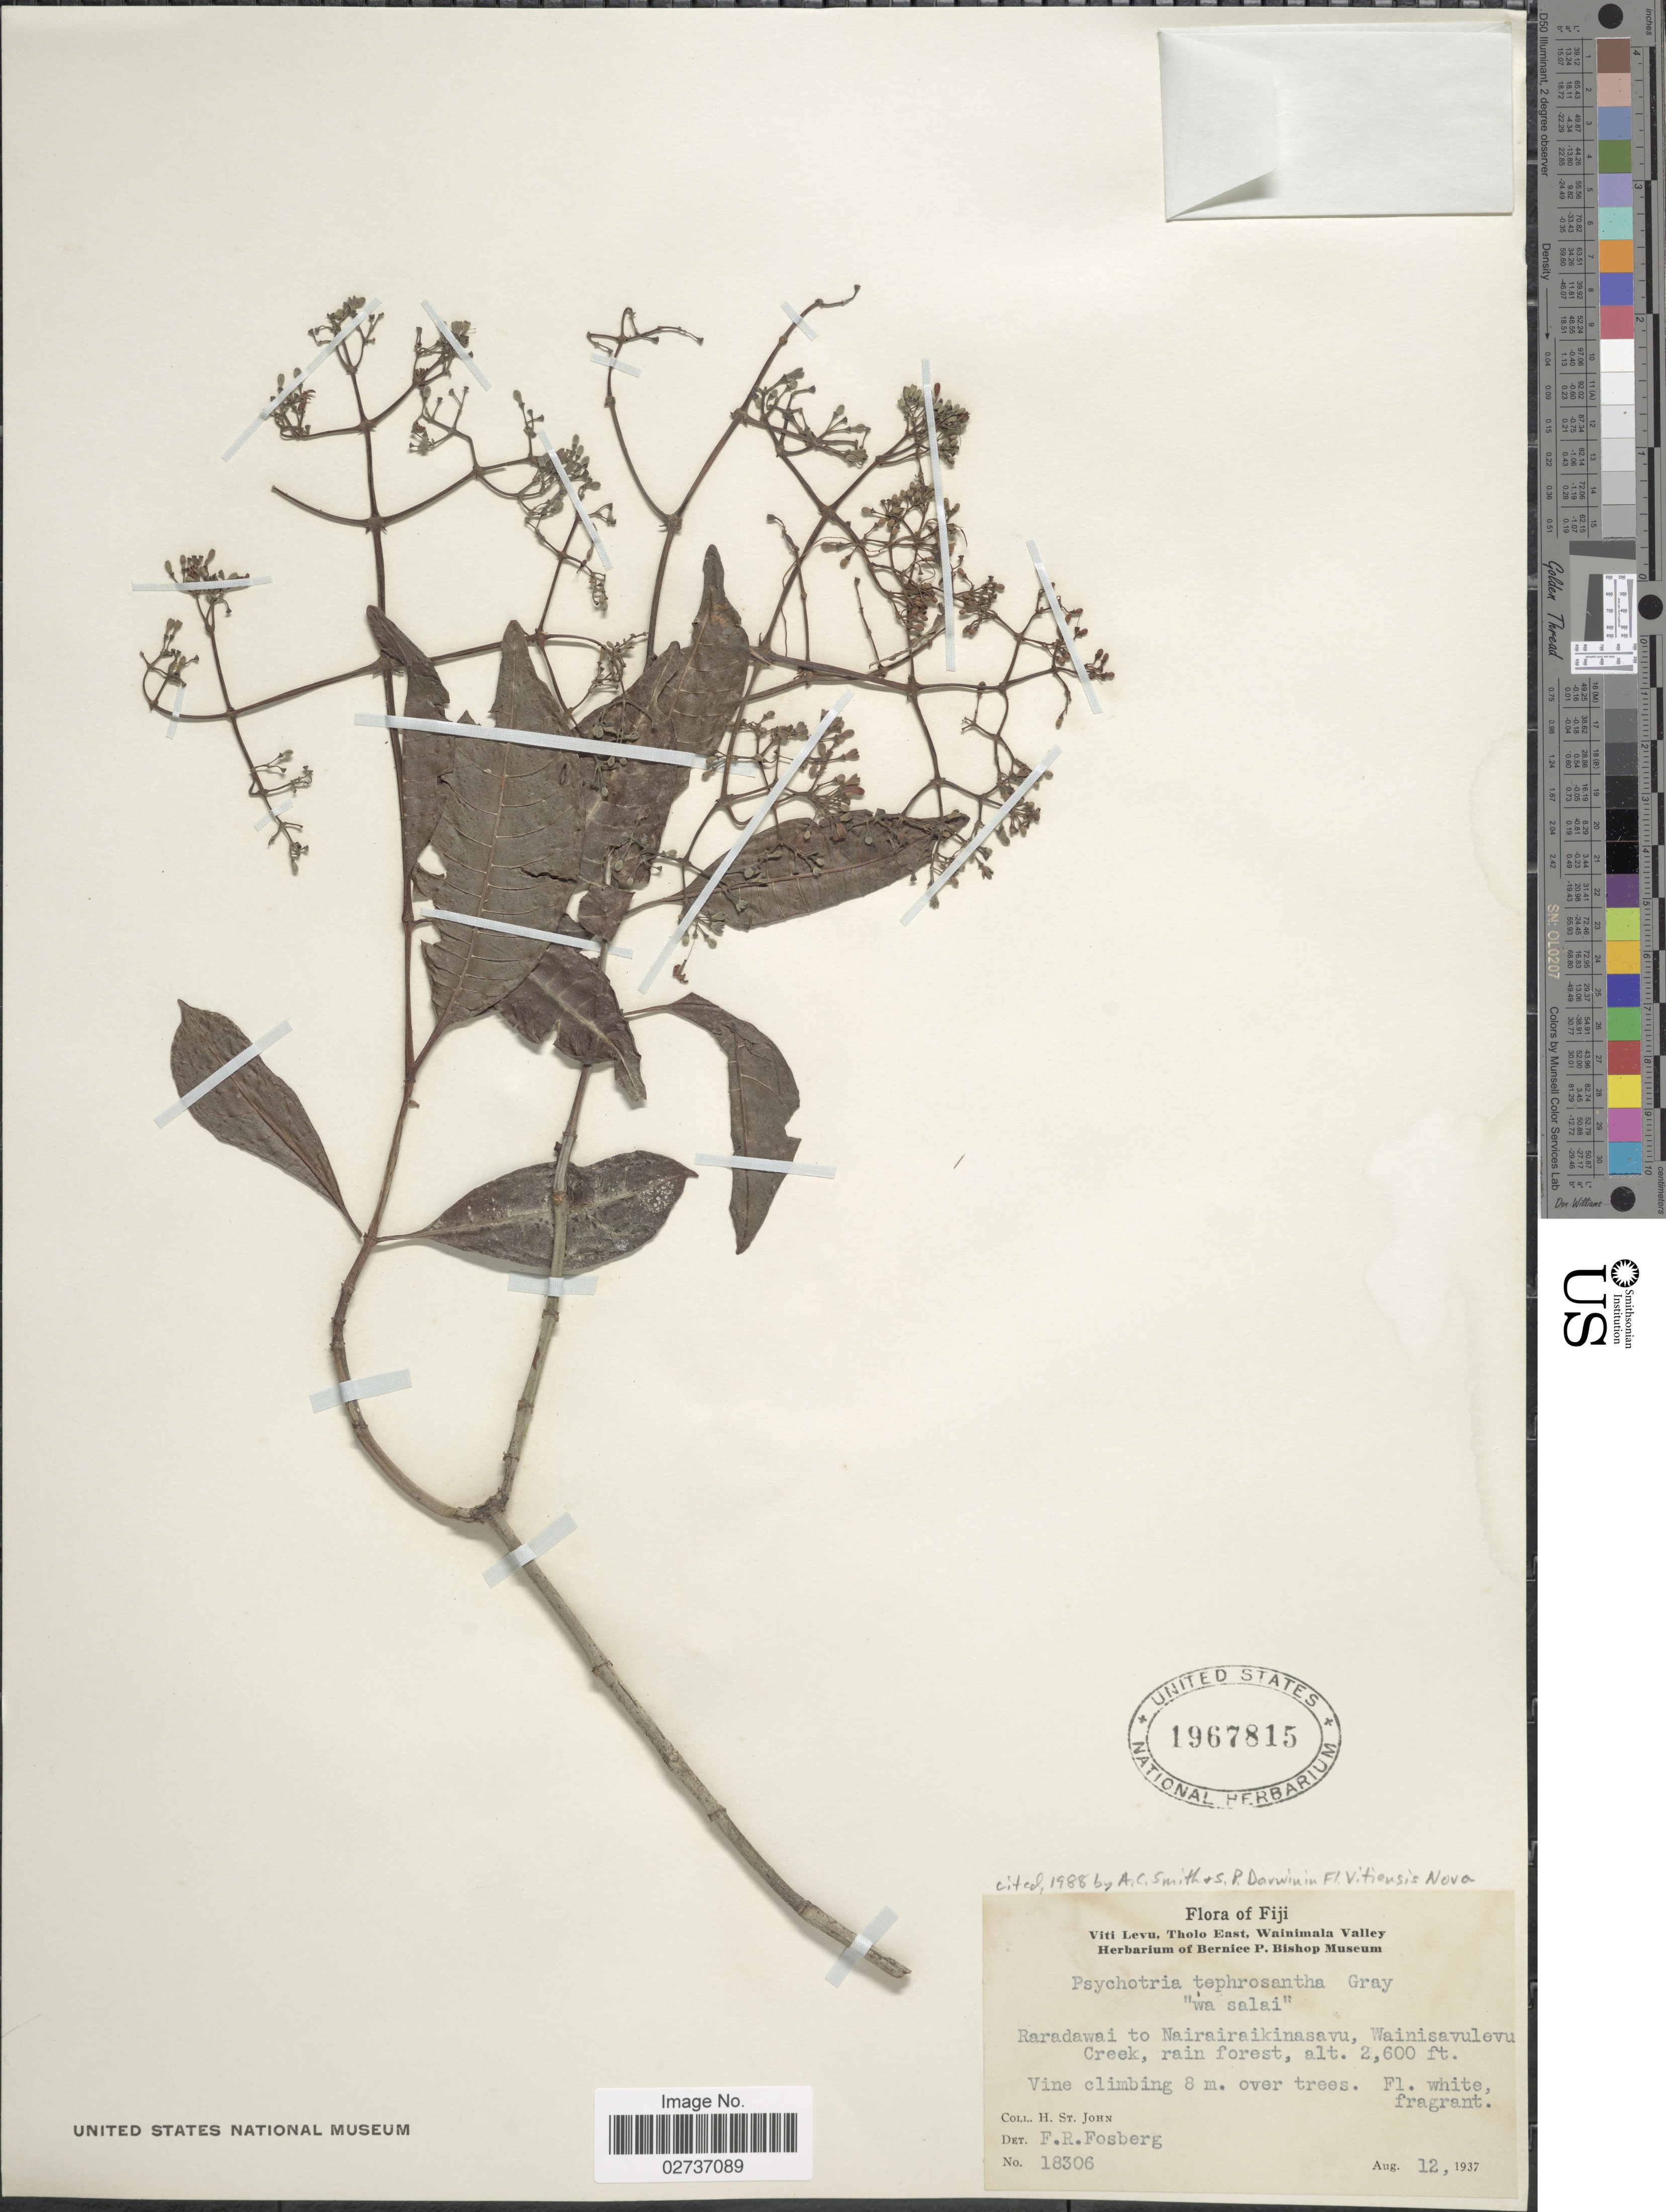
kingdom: Plantae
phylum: Tracheophyta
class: Magnoliopsida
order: Gentianales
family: Rubiaceae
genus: Psychotria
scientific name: Psychotria tephrosantha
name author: A. Gray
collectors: H. St. John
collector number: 18306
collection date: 1937-08-12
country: Fiji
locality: Viti Levu, Tholo East, Wainimala Valley. Rardawai to Nairairaikinasavu, Wainisavulevu Creek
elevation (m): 792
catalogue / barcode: US 1967815